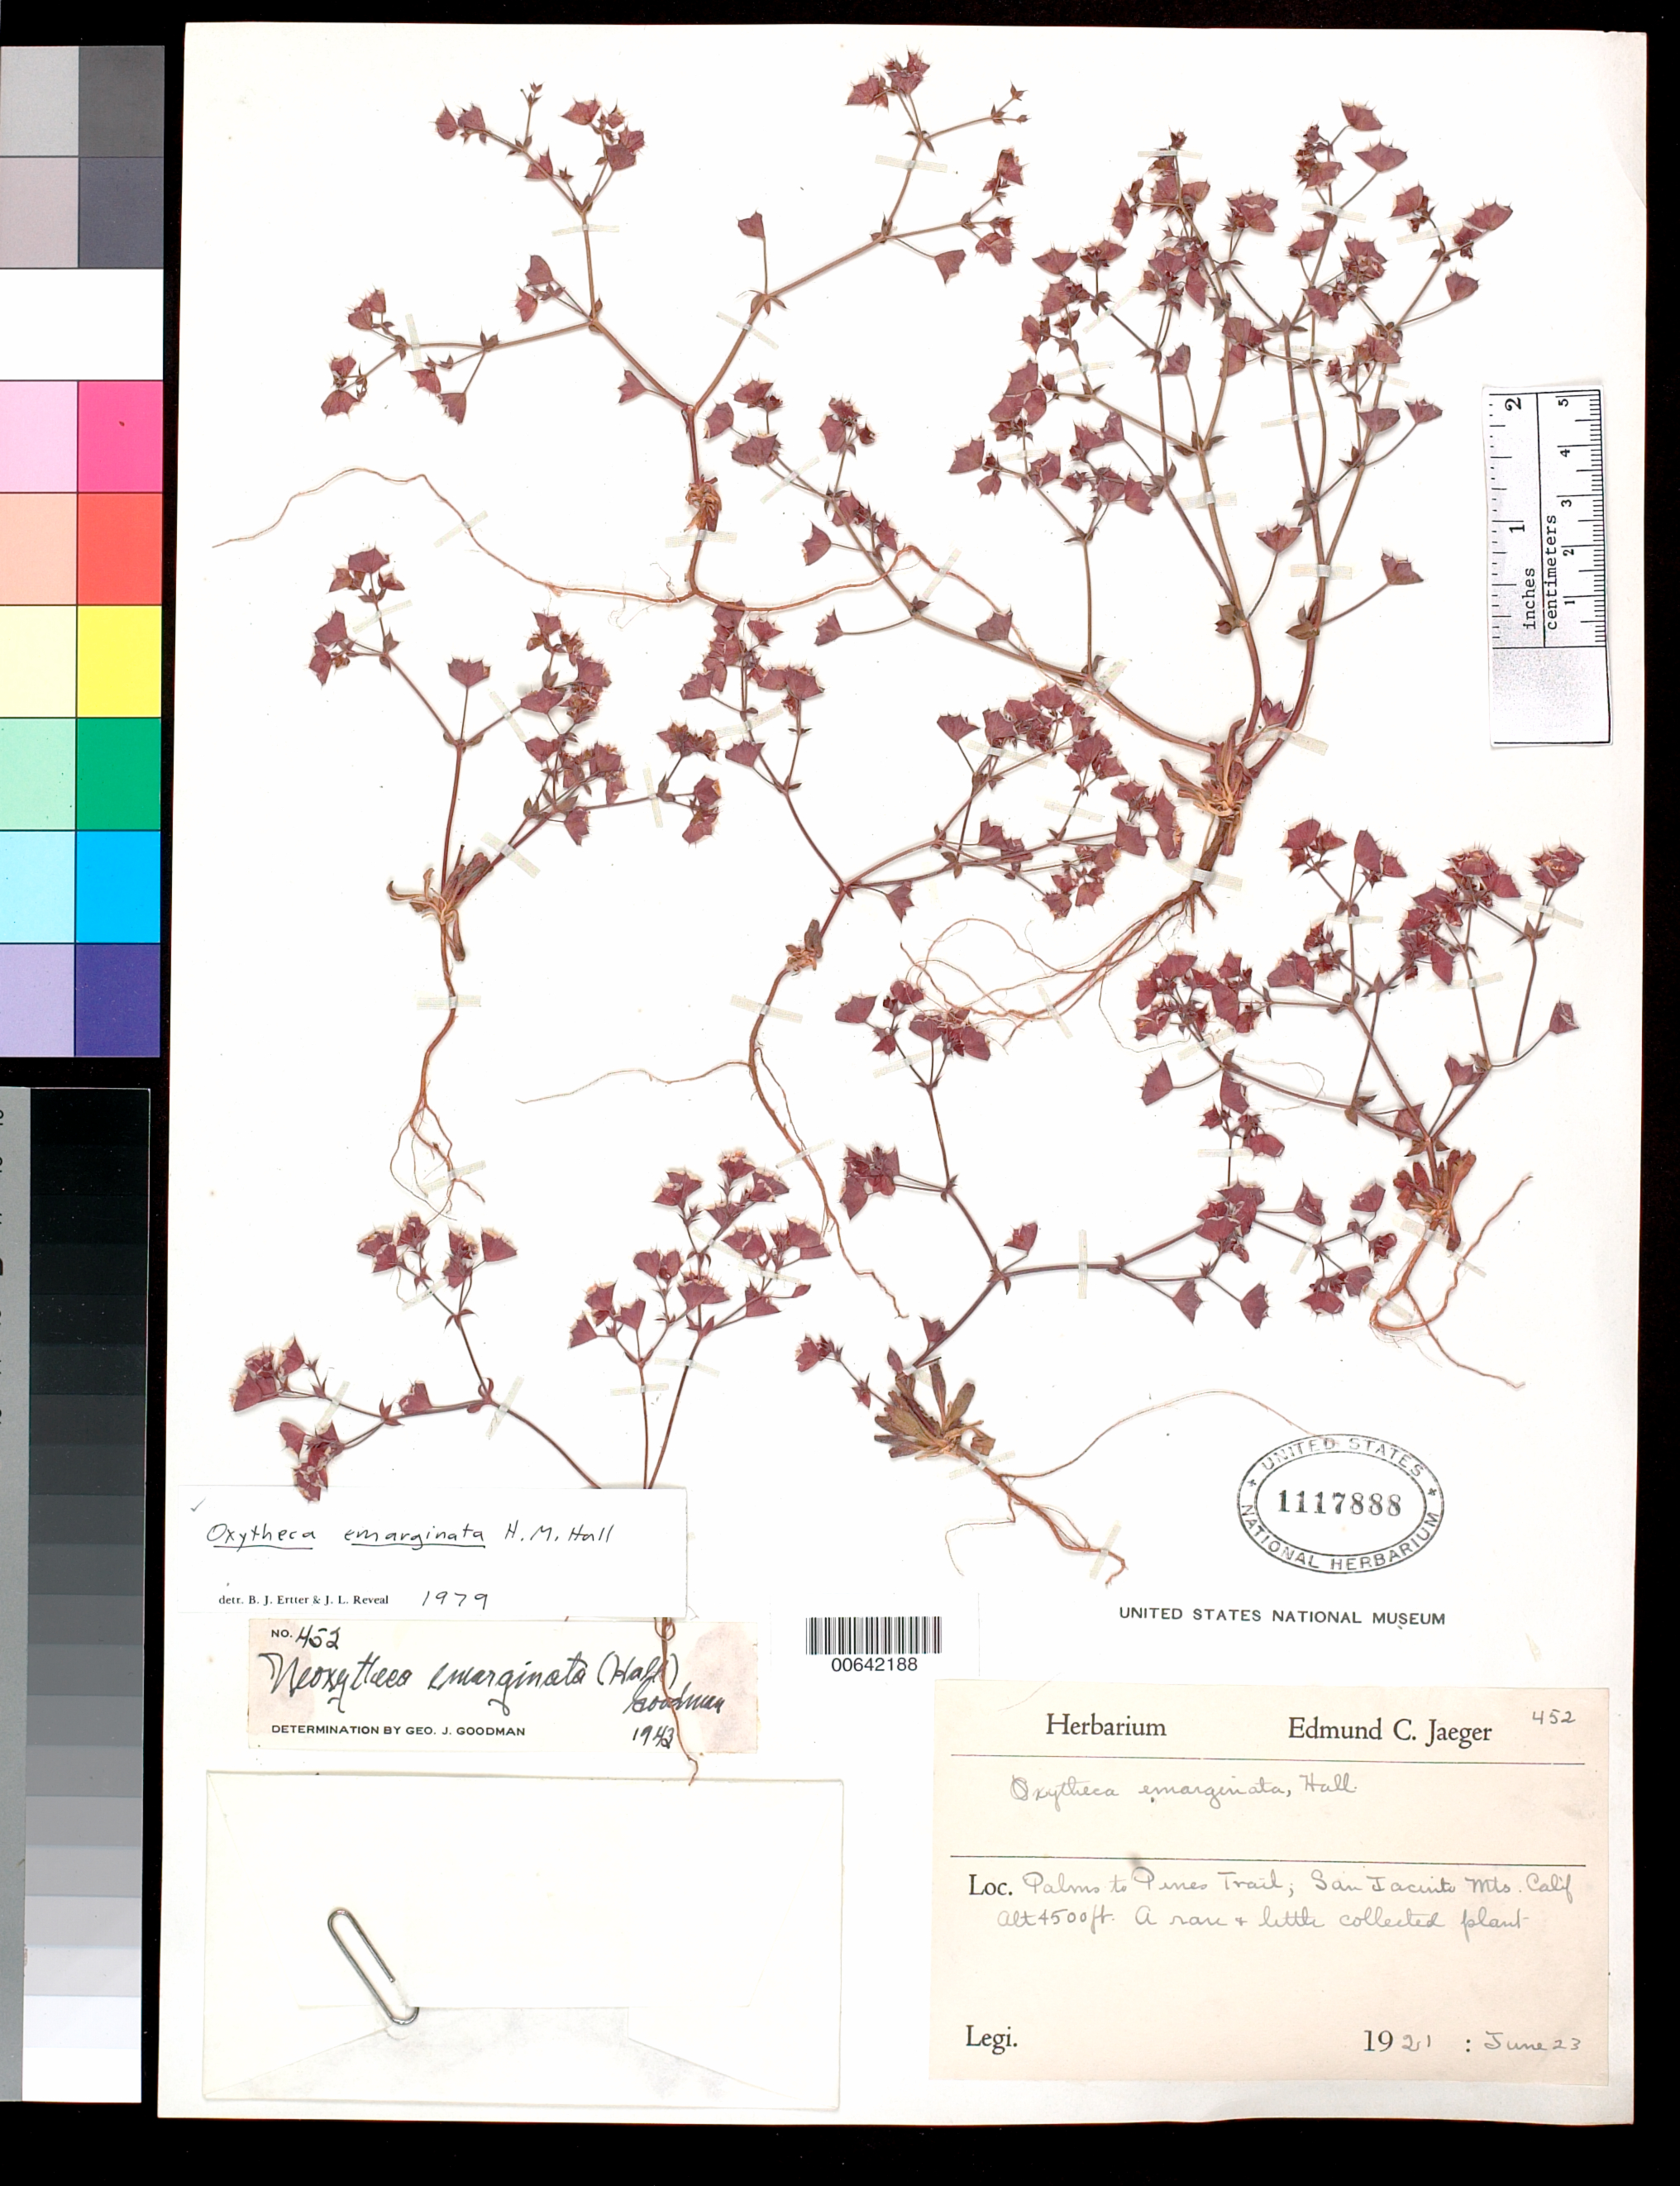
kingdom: Plantae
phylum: Tracheophyta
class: Magnoliopsida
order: Caryophyllales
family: Polygonaceae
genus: Sidotheca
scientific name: Sidotheca emarginata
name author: (H.M. Hall) Reveal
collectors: E. Jaeger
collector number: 452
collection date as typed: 23 Jun 1921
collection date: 1921-06-23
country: United States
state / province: California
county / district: Riverside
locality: Palms to Pines Trail, San Jacinto Mts.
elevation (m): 1372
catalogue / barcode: US 1117888